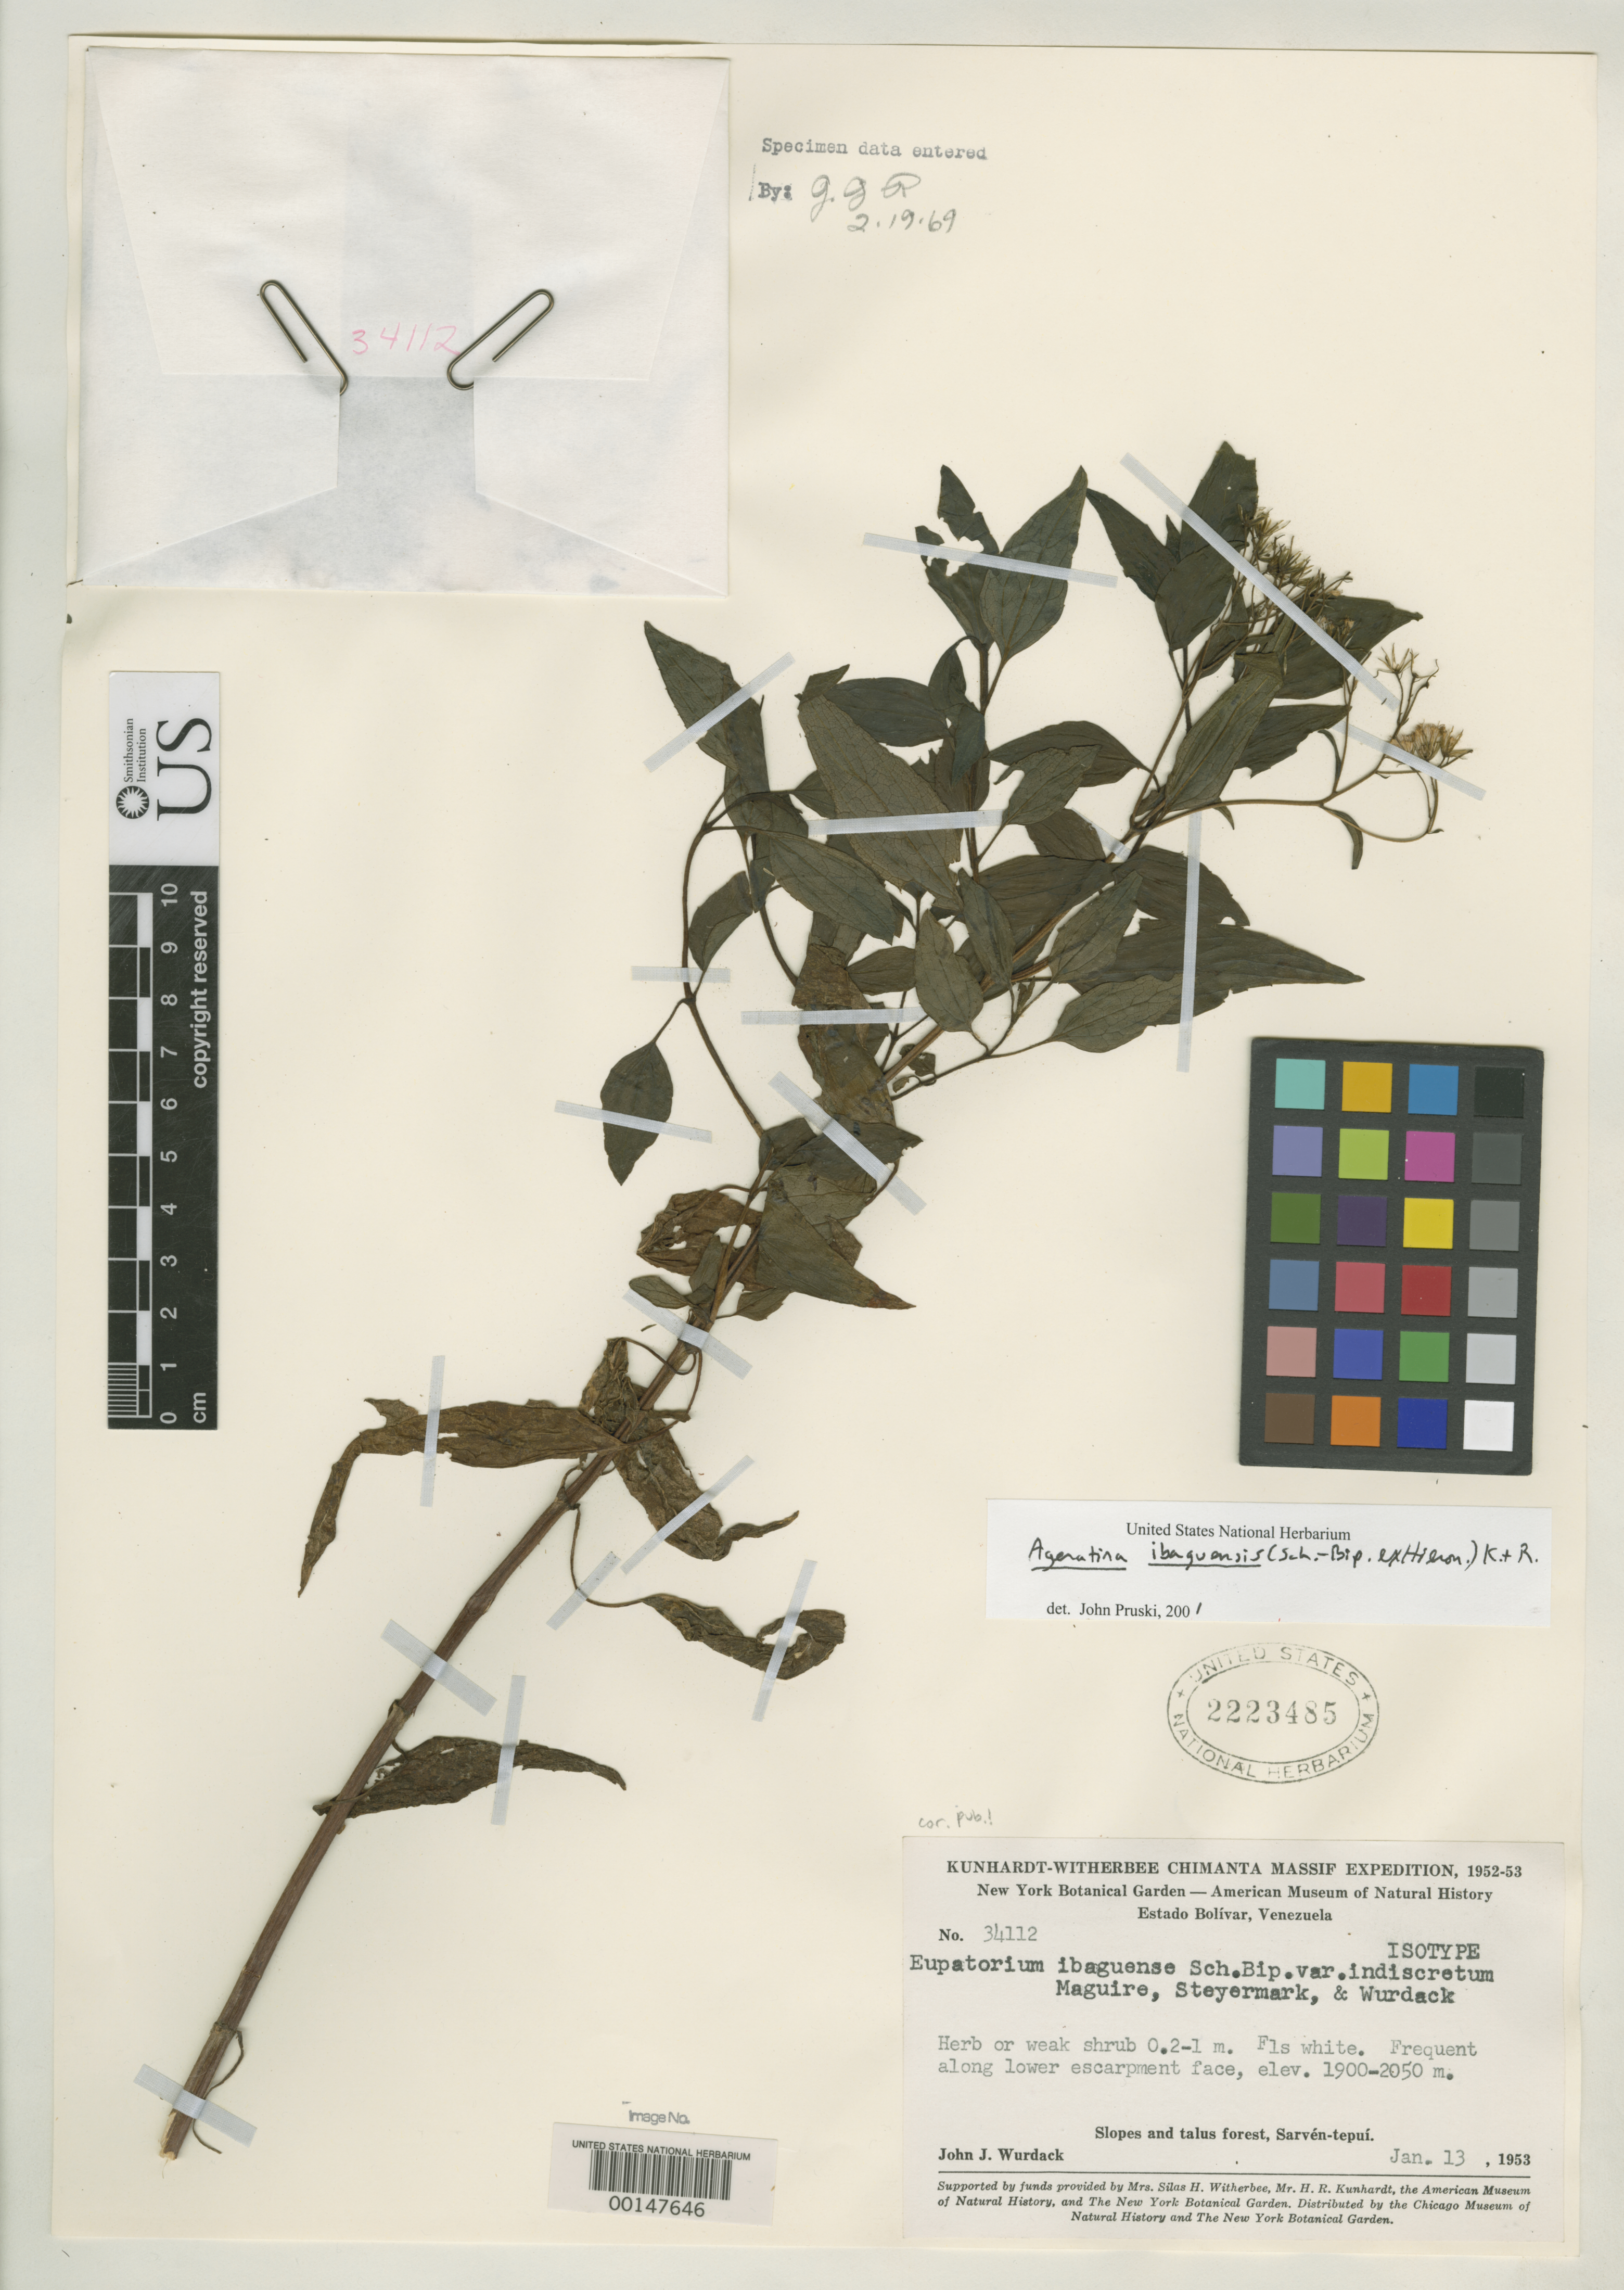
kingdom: Plantae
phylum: Tracheophyta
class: Magnoliopsida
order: Asterales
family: Asteraceae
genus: Eupatorium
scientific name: Eupatorium ibaguense var. indiscretum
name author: Maguire et al.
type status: Isotype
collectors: J. J. Wurdack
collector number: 34112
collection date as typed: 13 Jan 1953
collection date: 1953-01-13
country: Venezuela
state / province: Bolivar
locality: Sarven-tepui.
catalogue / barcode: US 2223485